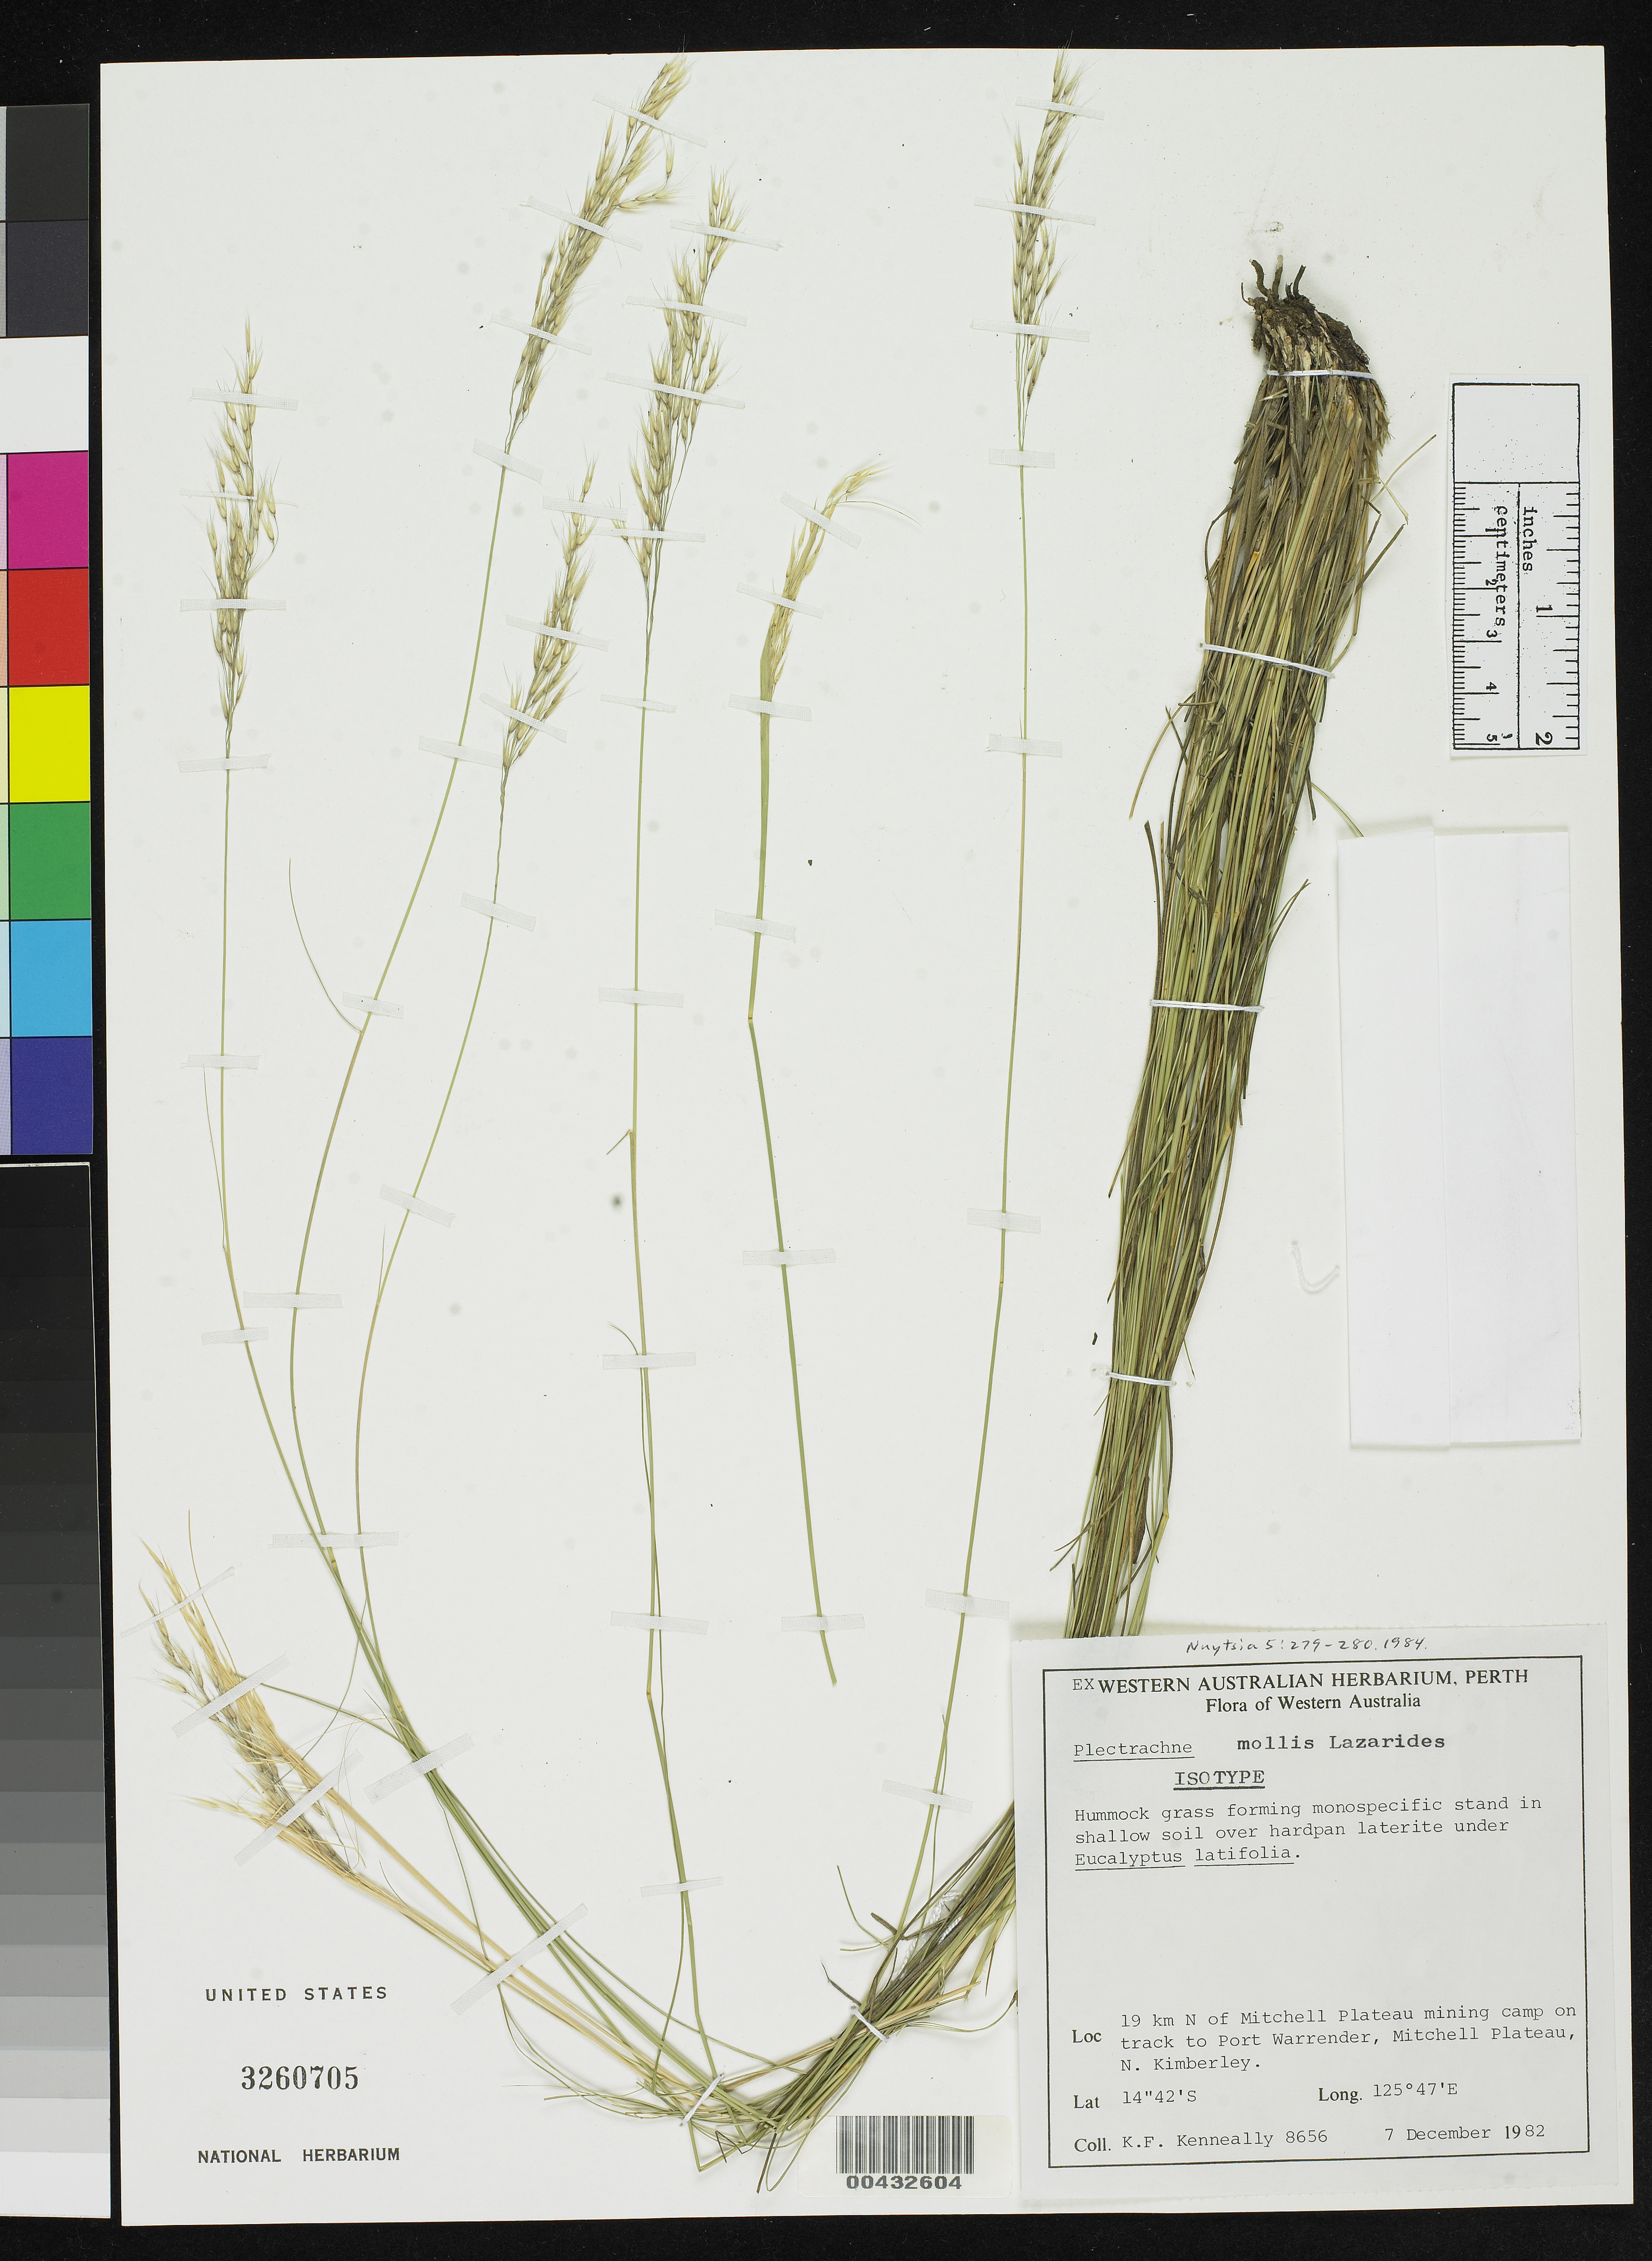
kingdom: Plantae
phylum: Tracheophyta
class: Liliopsida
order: Poales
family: Poaceae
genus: Plectrachne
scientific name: Plectrachne mollis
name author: Lazarides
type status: Isotype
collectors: K. Kenneally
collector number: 8656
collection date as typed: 07 Dec 1982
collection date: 1982-12-07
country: Australia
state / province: Western Australia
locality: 19 km N of Mitchell Plateau Mining Camp on track to Port Warrender, Mitchell Plateau, N. Kimberley.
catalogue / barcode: US 3260705